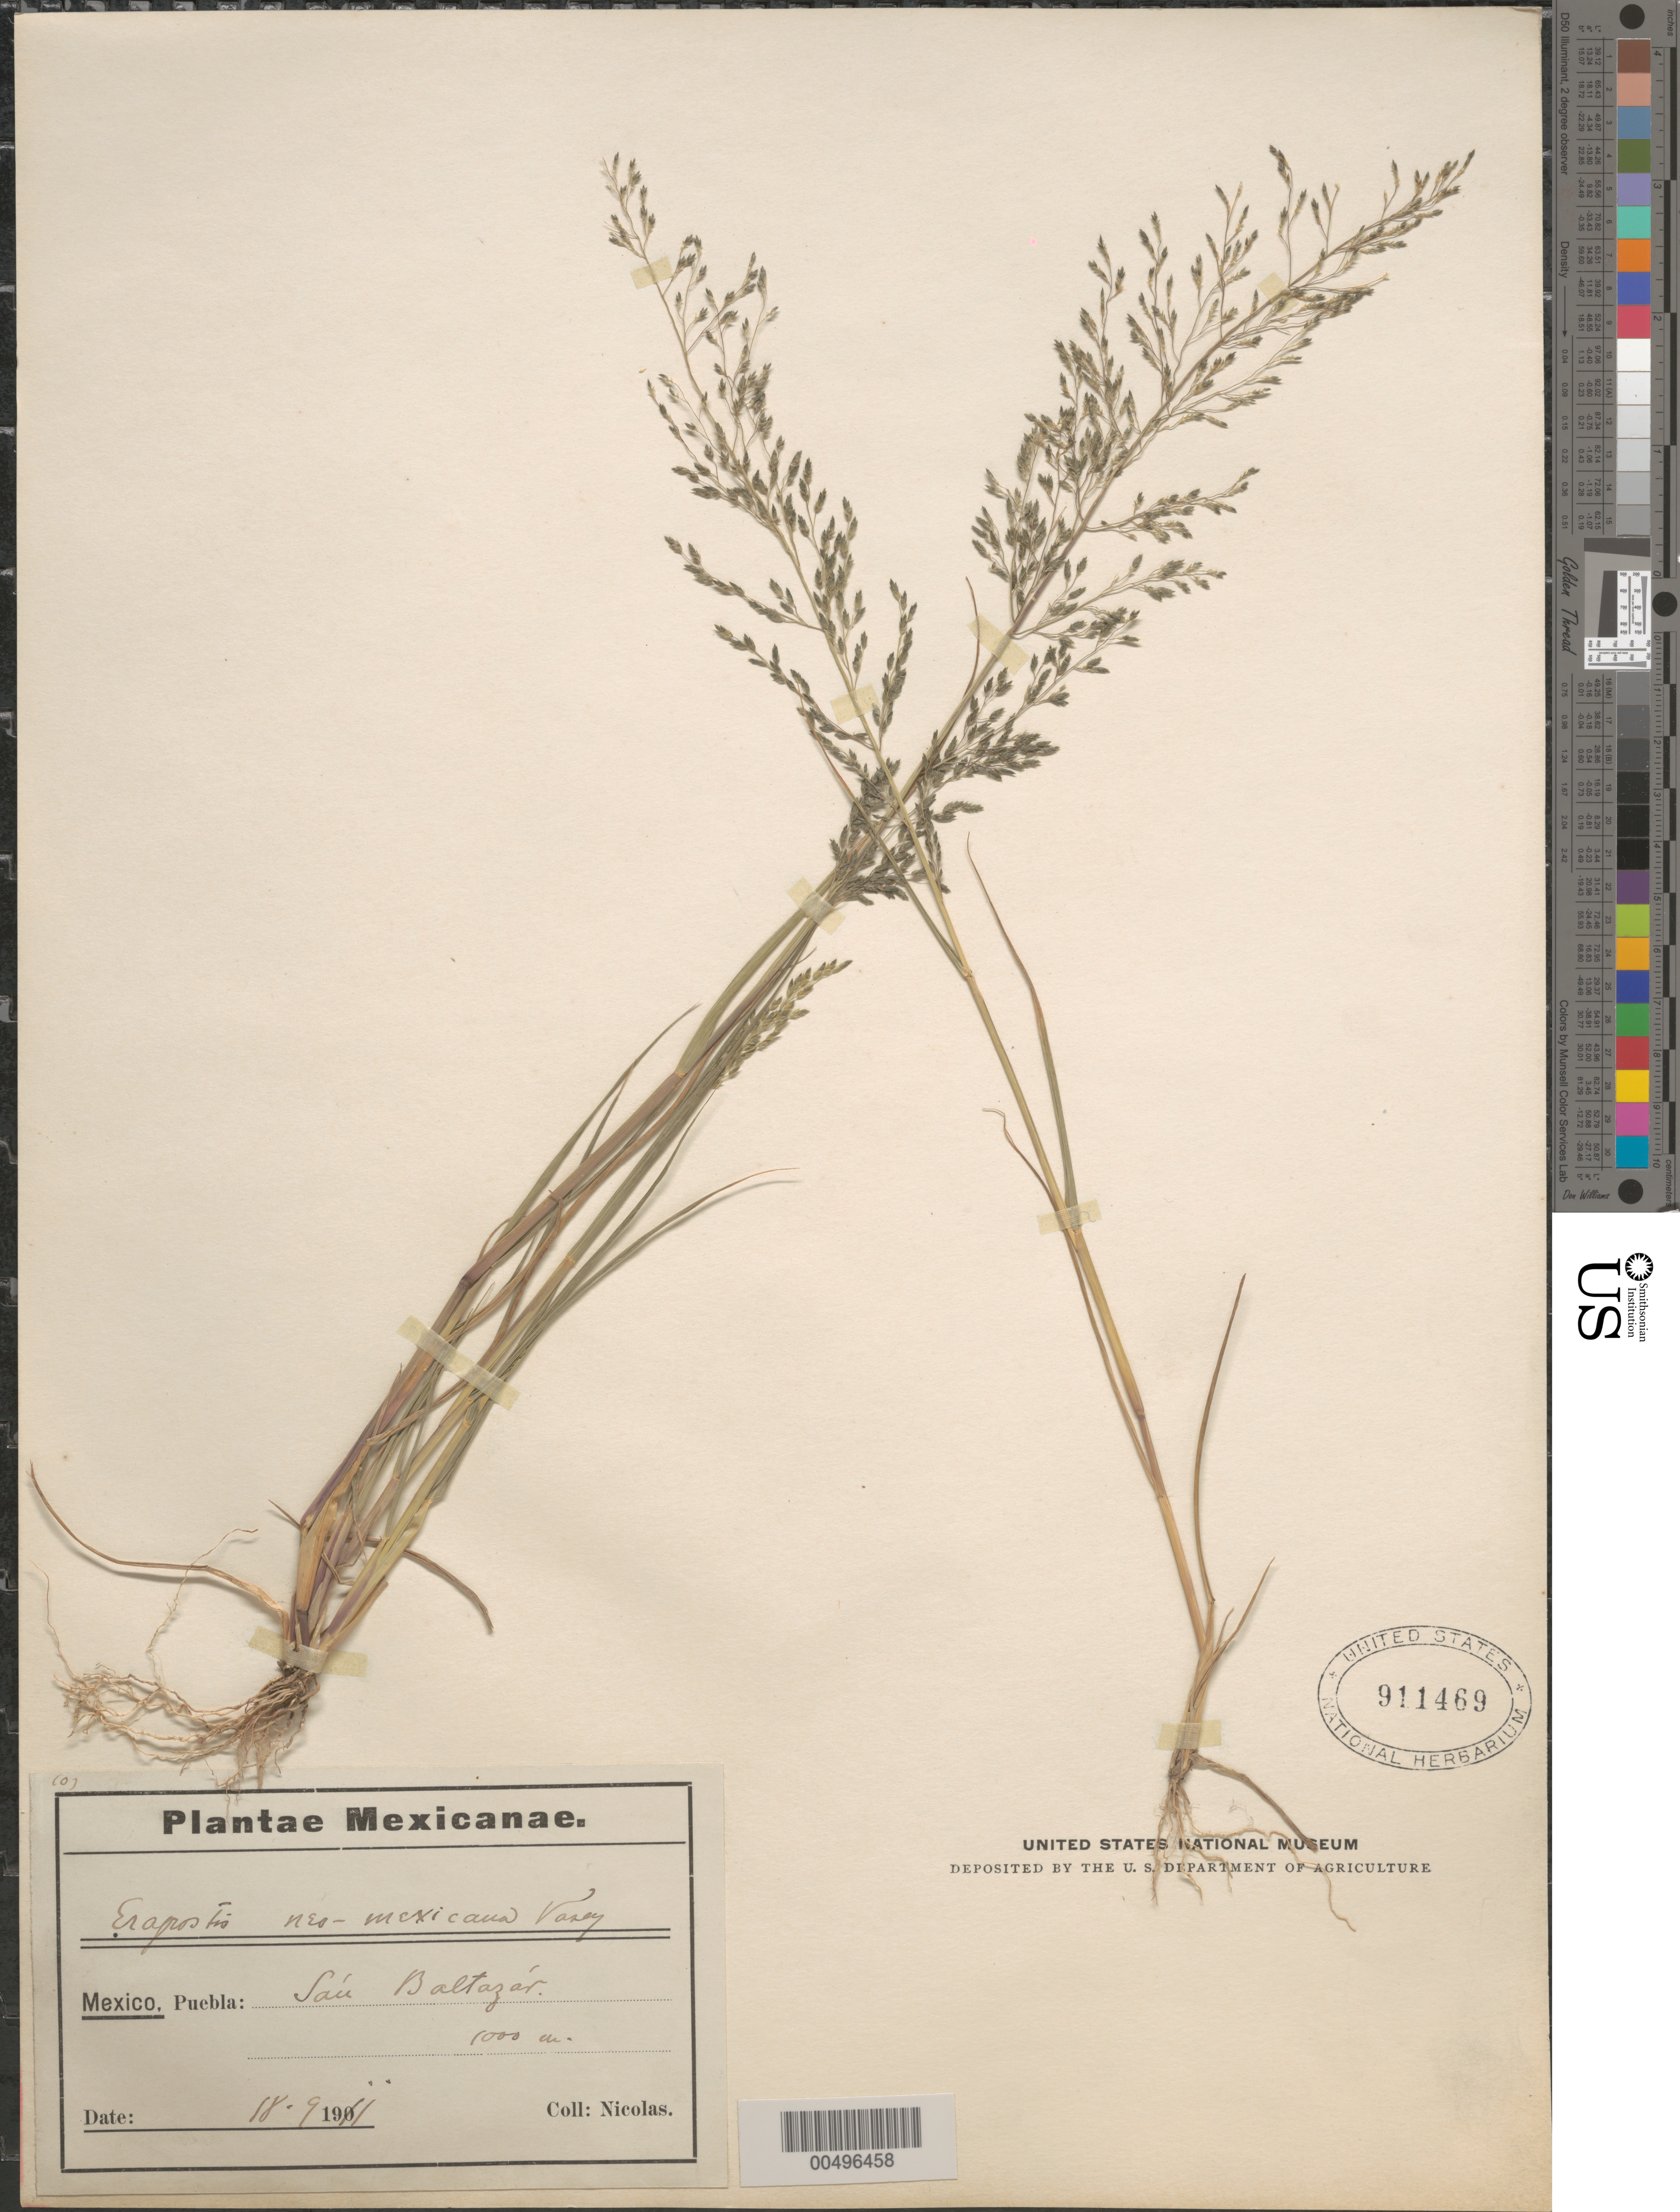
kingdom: Plantae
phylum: Tracheophyta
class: Liliopsida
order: Poales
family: Poaceae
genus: Eragrostis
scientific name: Eragrostis pectinacea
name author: (Michx.) Nees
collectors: -. Nicolas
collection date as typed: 18 Sep 1911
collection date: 1911-09-18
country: Mexico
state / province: Puebla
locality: San Baltazár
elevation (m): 1000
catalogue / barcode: US 911469